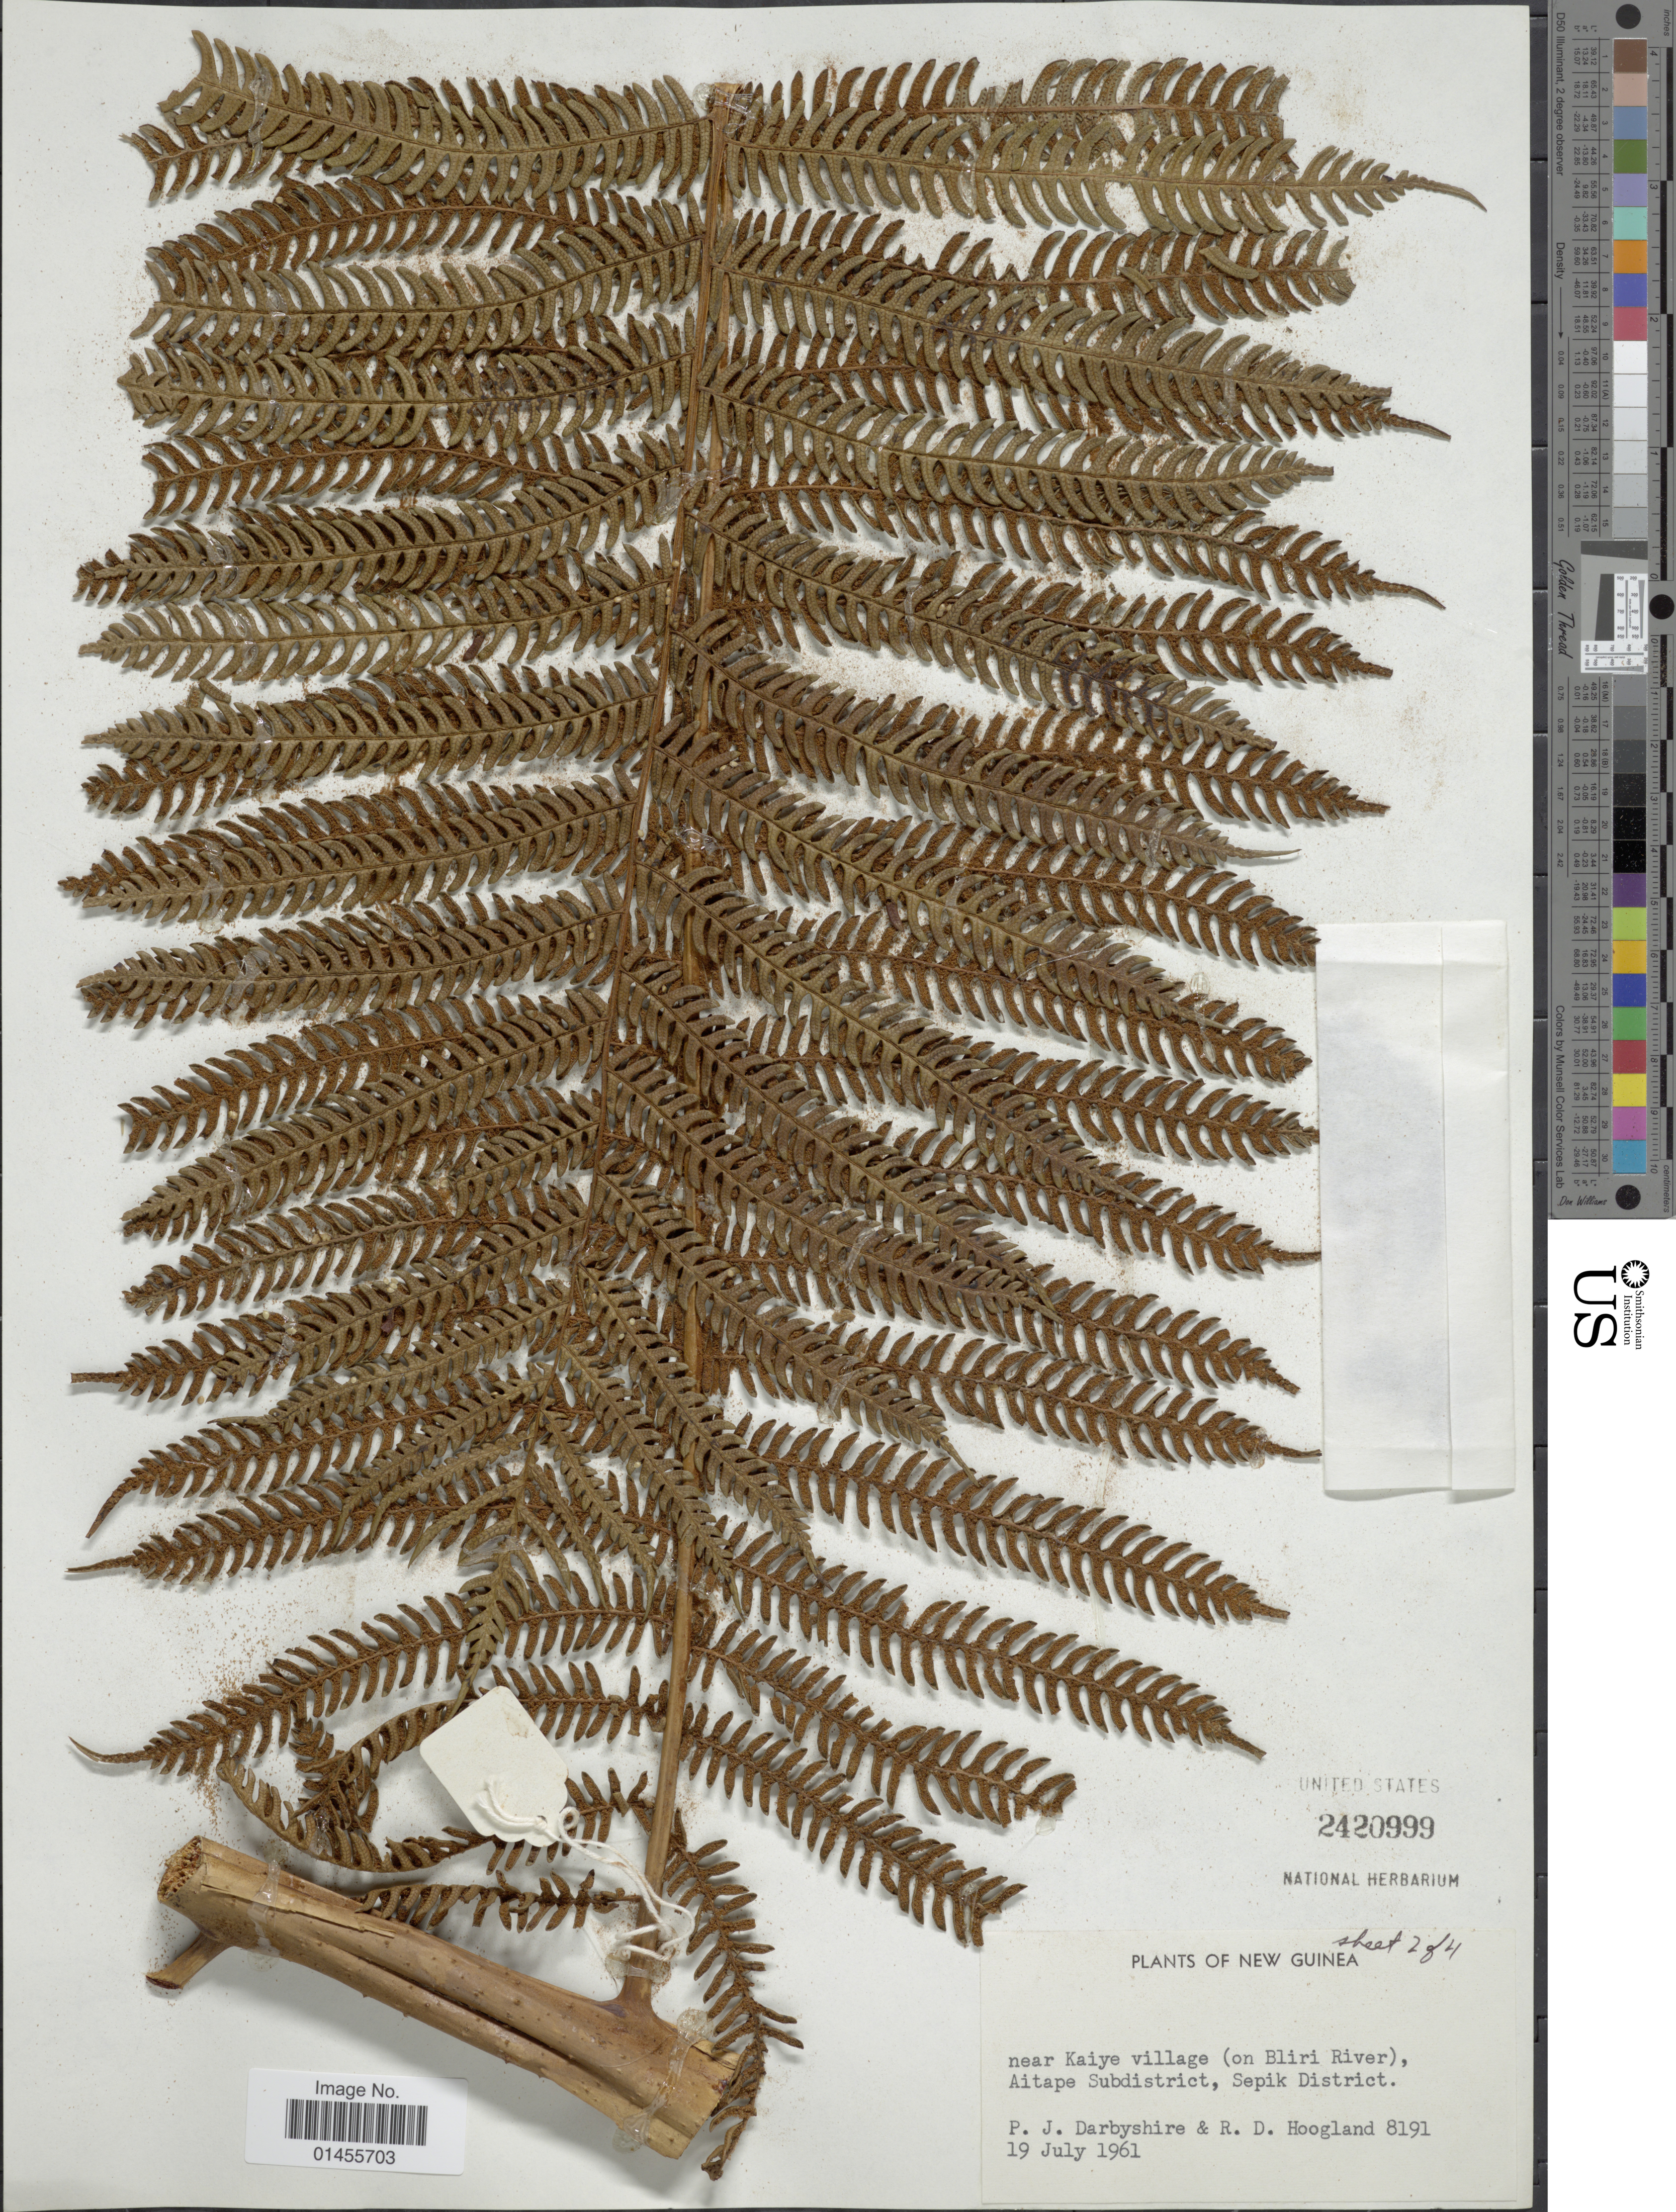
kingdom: Plantae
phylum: Tracheophyta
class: Polypodiopsida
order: Cyatheales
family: Cyatheaceae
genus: Alsophila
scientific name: Alsophila sp.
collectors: P. Darbyshire & R. D. Hoogland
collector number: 8191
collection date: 1961-07-19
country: Papua New Guinea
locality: New Guinea, near Kaiye village (on Bliri River), Aitape Subdsitrict, Sepik District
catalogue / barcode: US 2420999